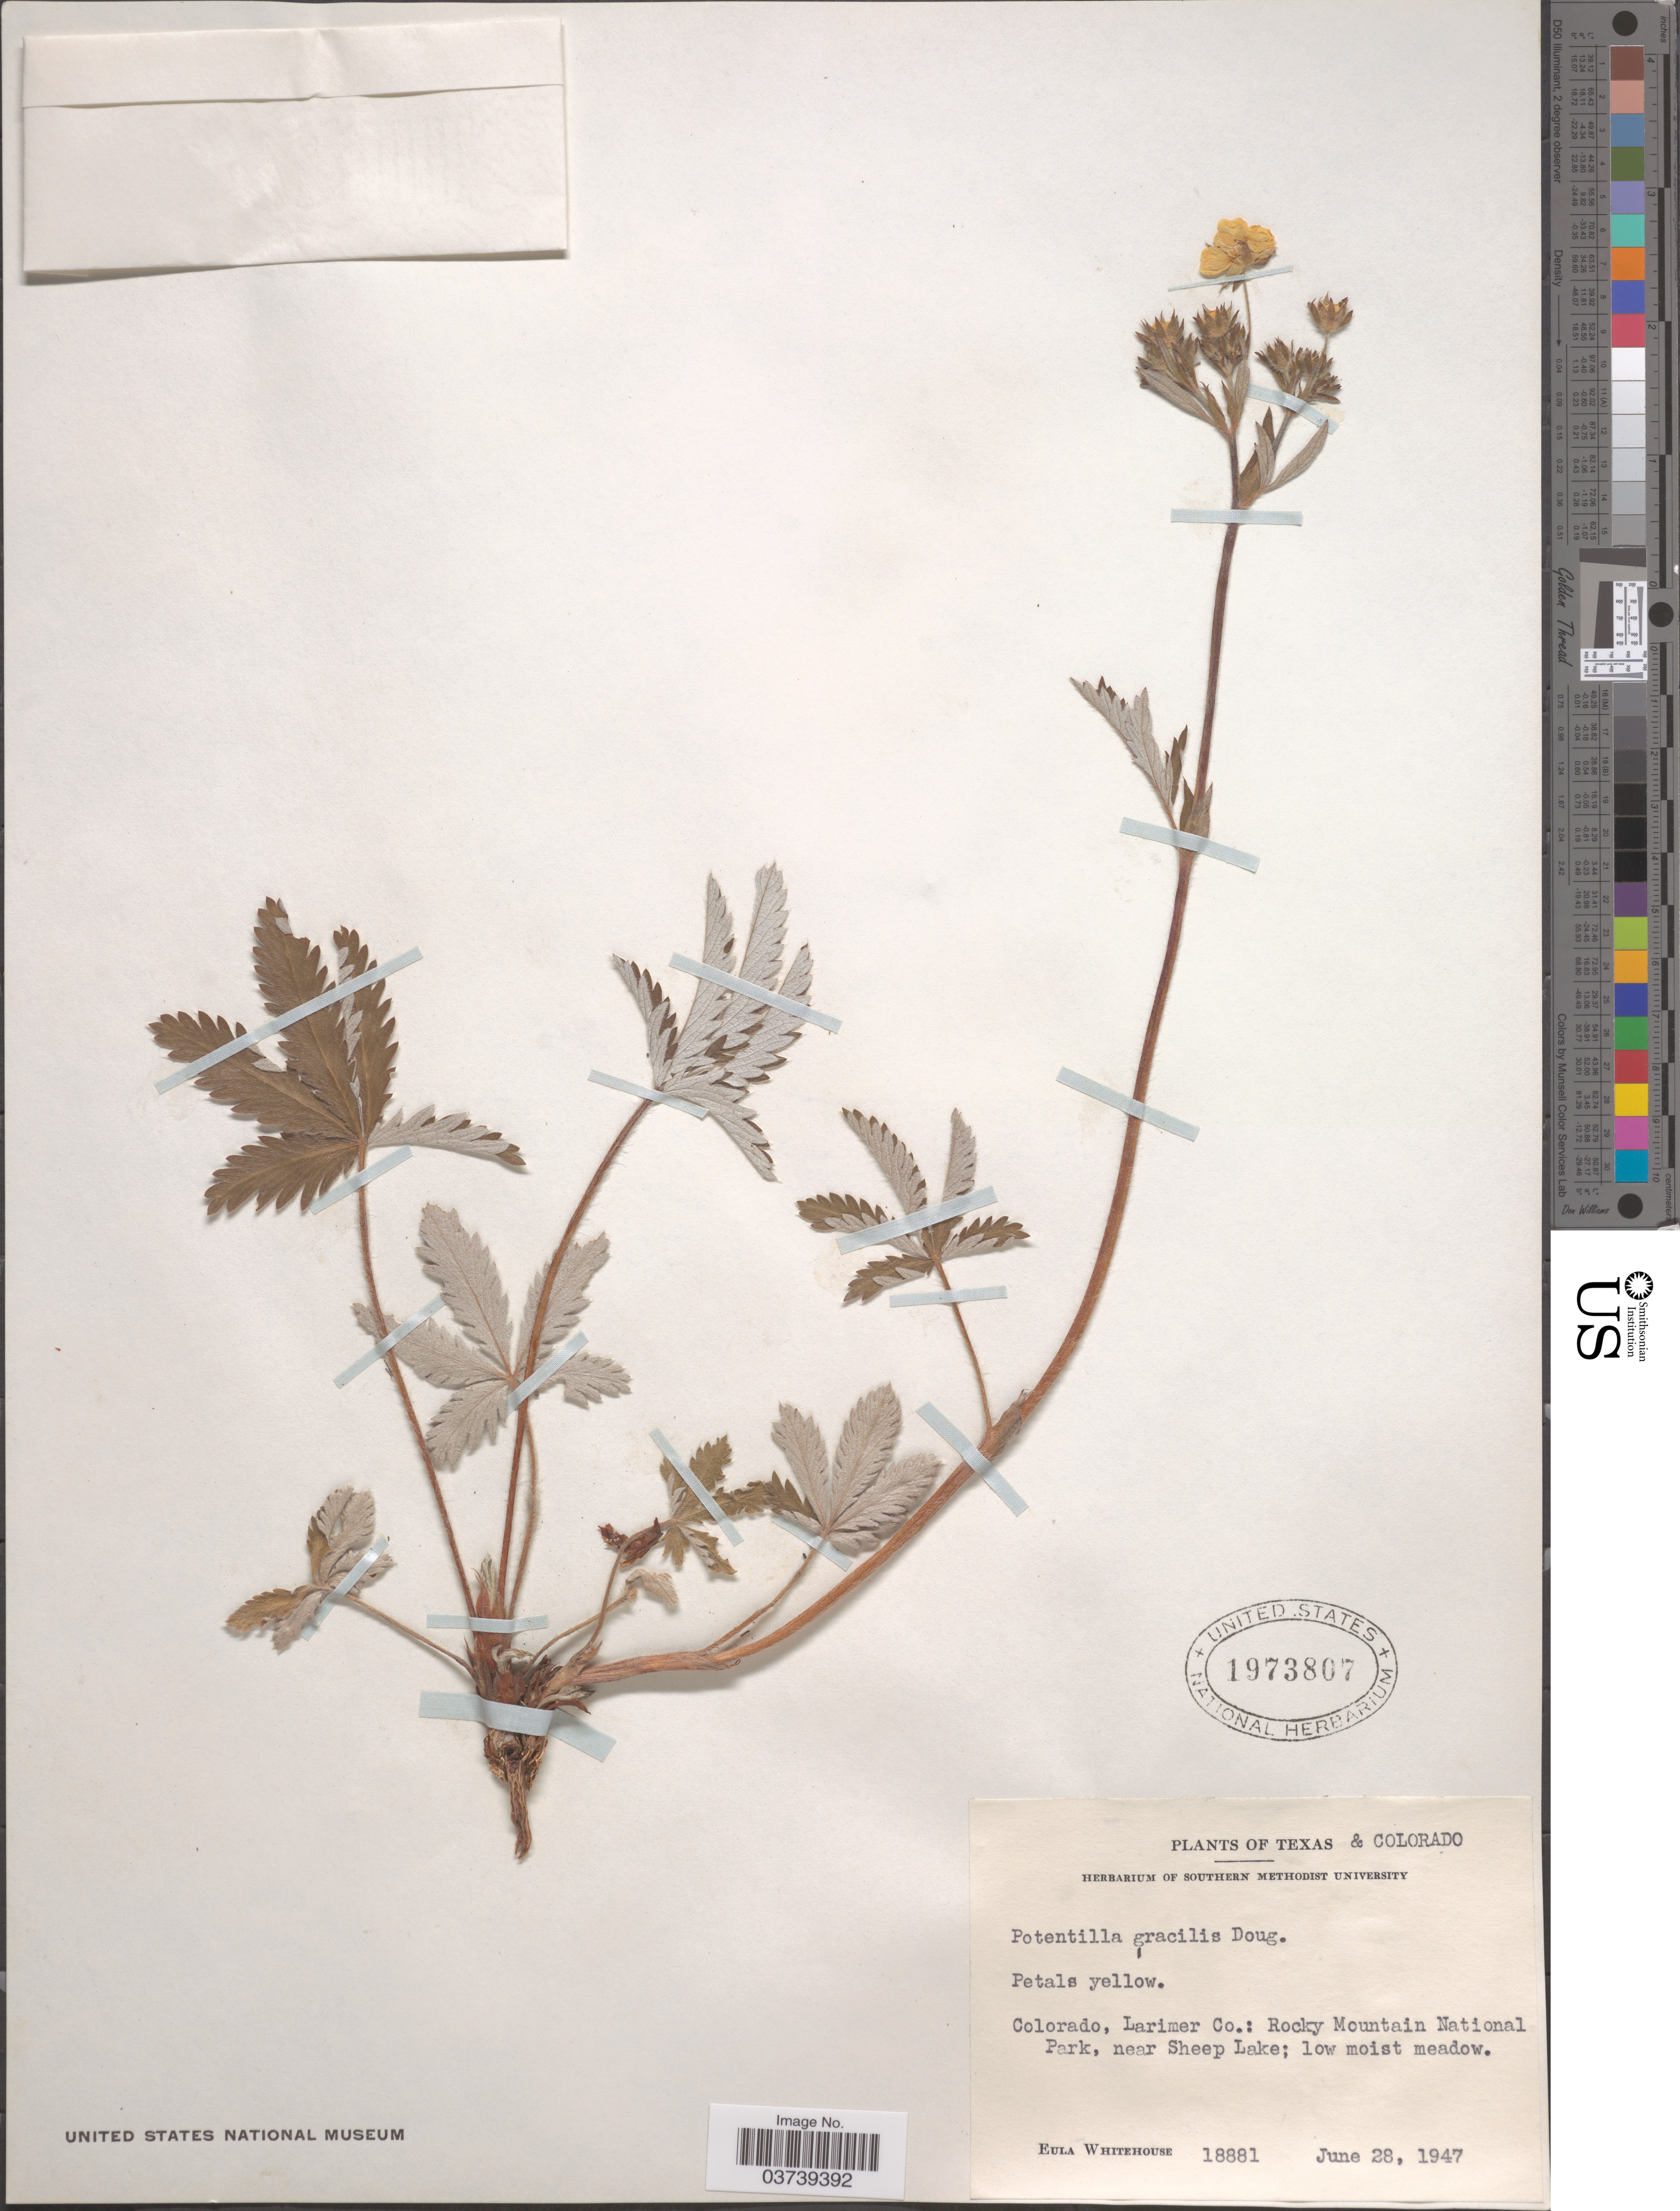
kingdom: Plantae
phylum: Tracheophyta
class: Magnoliopsida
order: Rosales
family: Rosaceae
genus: Potentilla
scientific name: Potentilla gracilis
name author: Douglas ex Hook.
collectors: E. Whitehouse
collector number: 18881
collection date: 1947-06-28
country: United States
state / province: Colorado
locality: Larimer Co.: Rocky Mountain National Park, near Sheep Lake.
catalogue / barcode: US 1973807